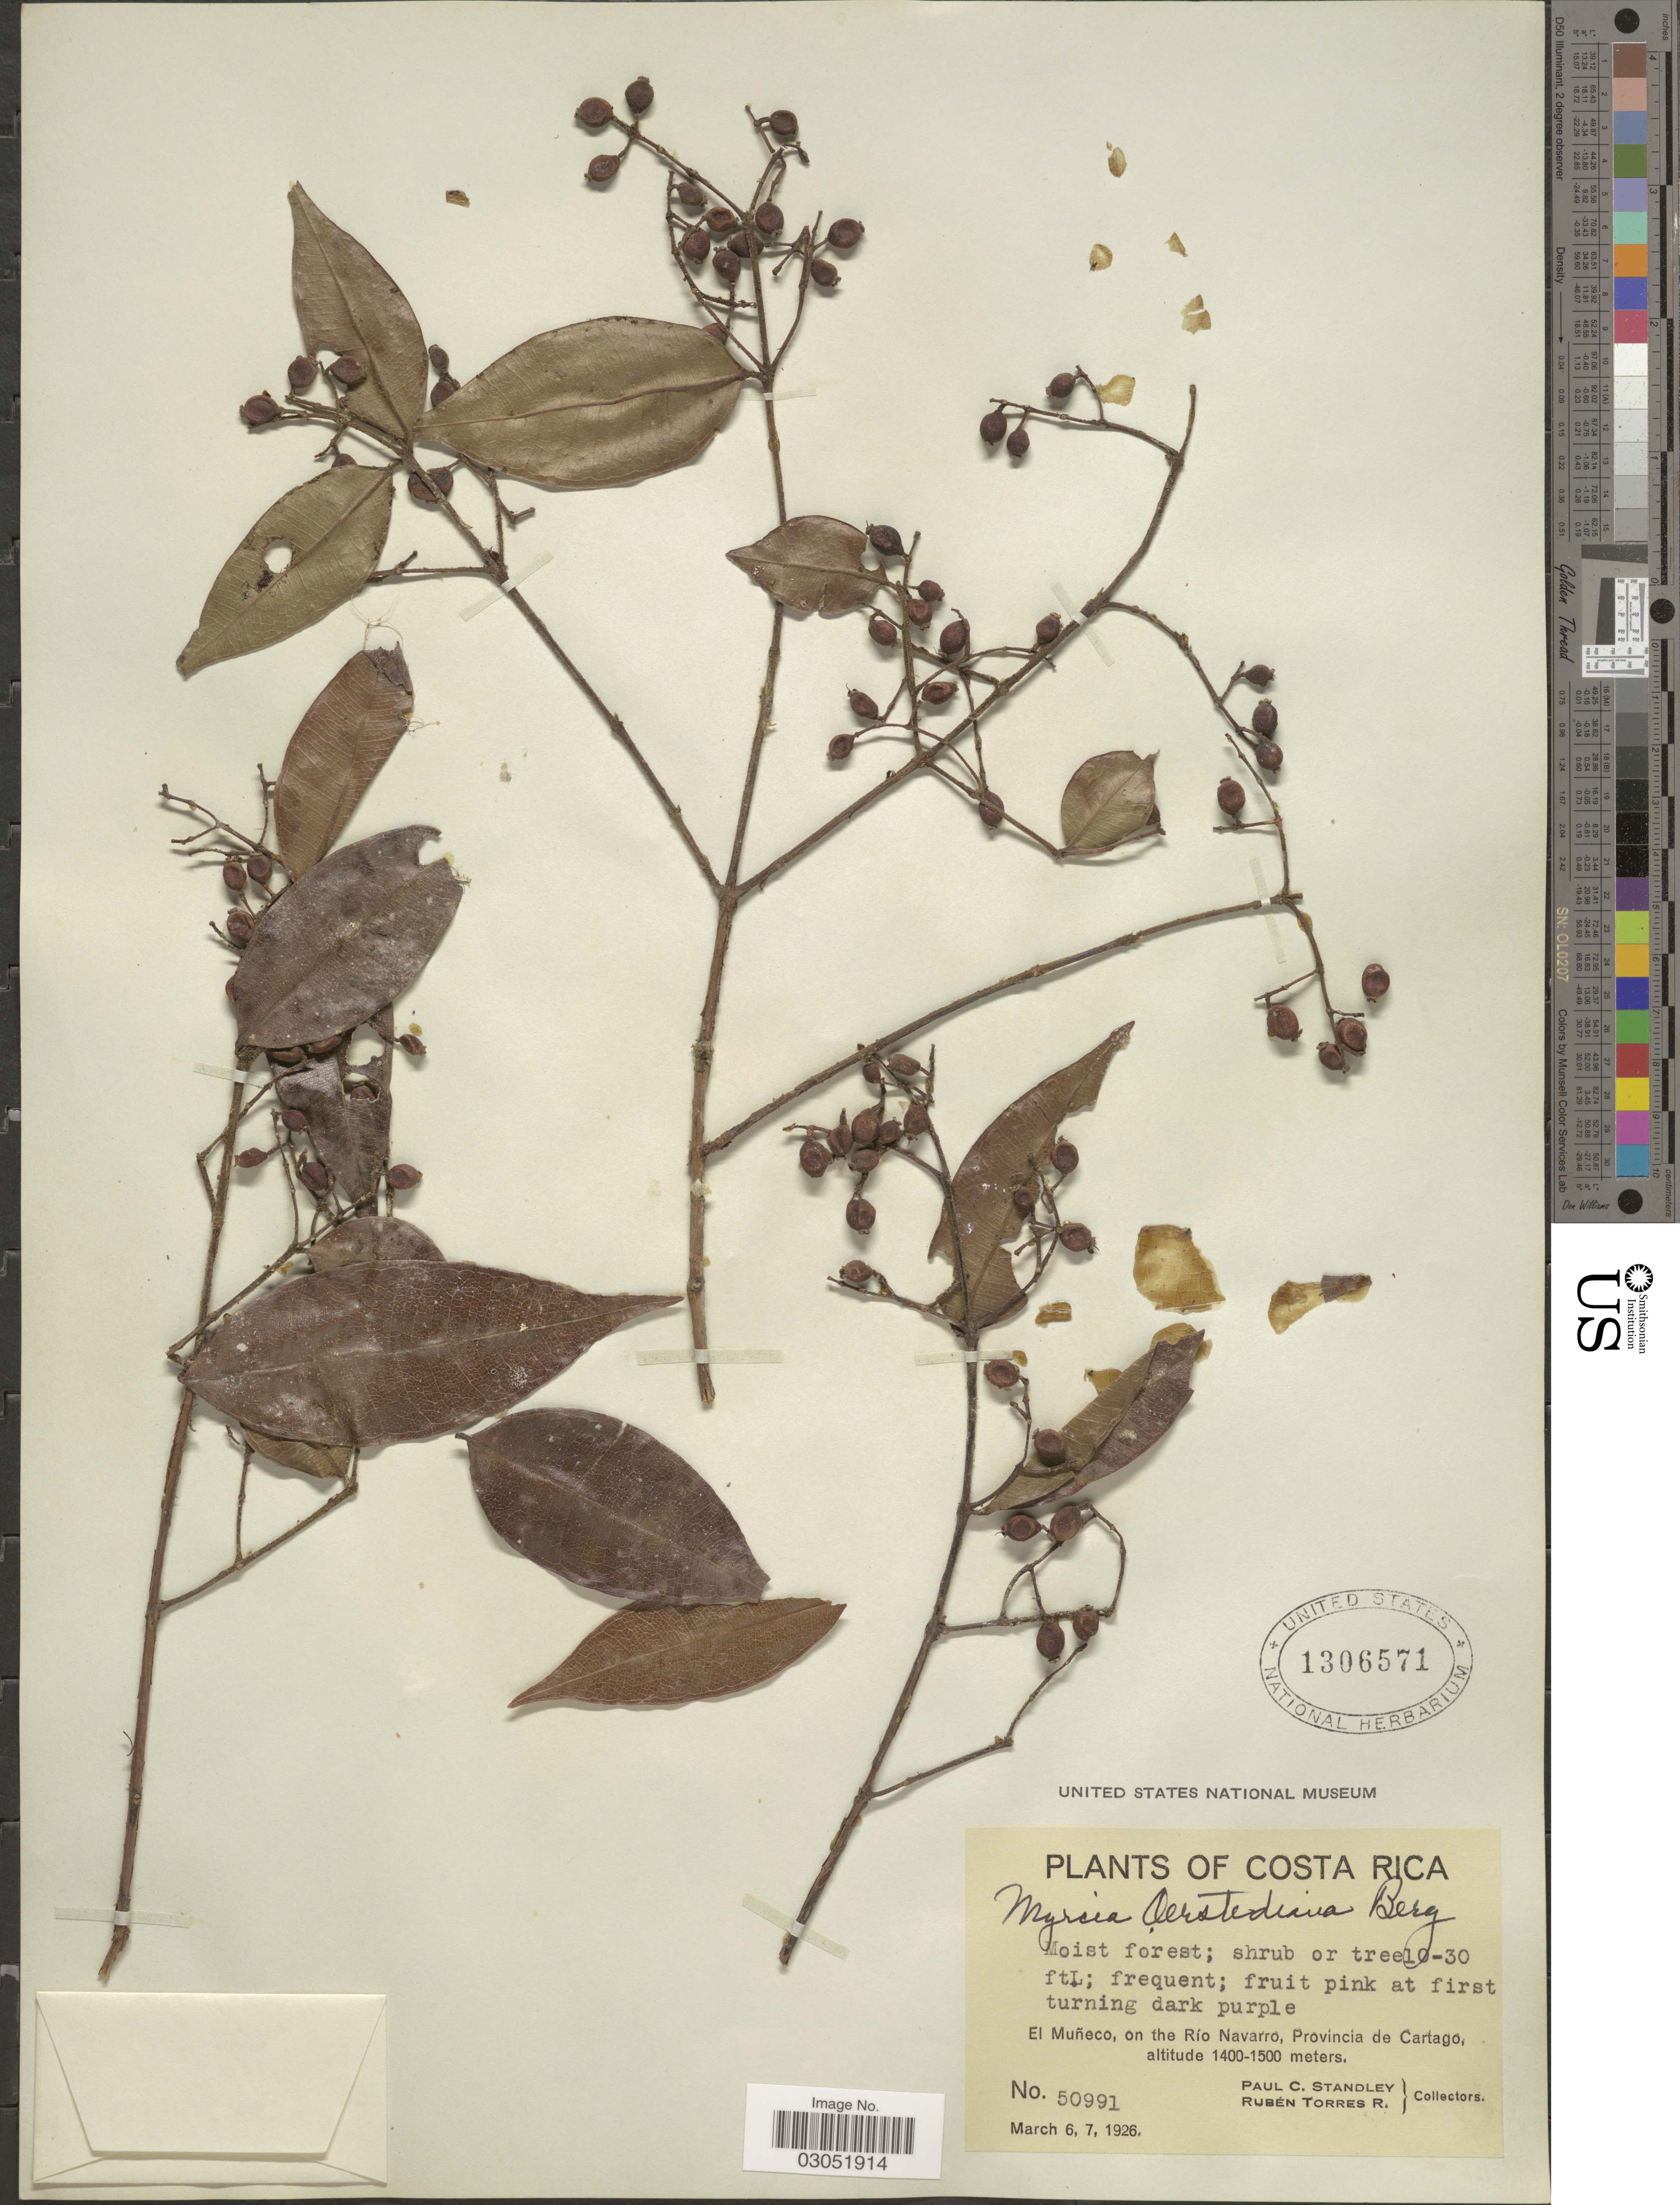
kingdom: Plantae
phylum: Tracheophyta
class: Magnoliopsida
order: Myrtales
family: Myrtaceae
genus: Myrcia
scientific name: Myrcia splendens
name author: (Sw.) DC.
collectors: P. C. Standley & R. Torres R.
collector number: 50991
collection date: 1926-03-06/1926-03-07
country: Costa Rica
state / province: Cartago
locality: El Muñeco, on the Río Navarro.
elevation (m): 1400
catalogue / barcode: US 1306571